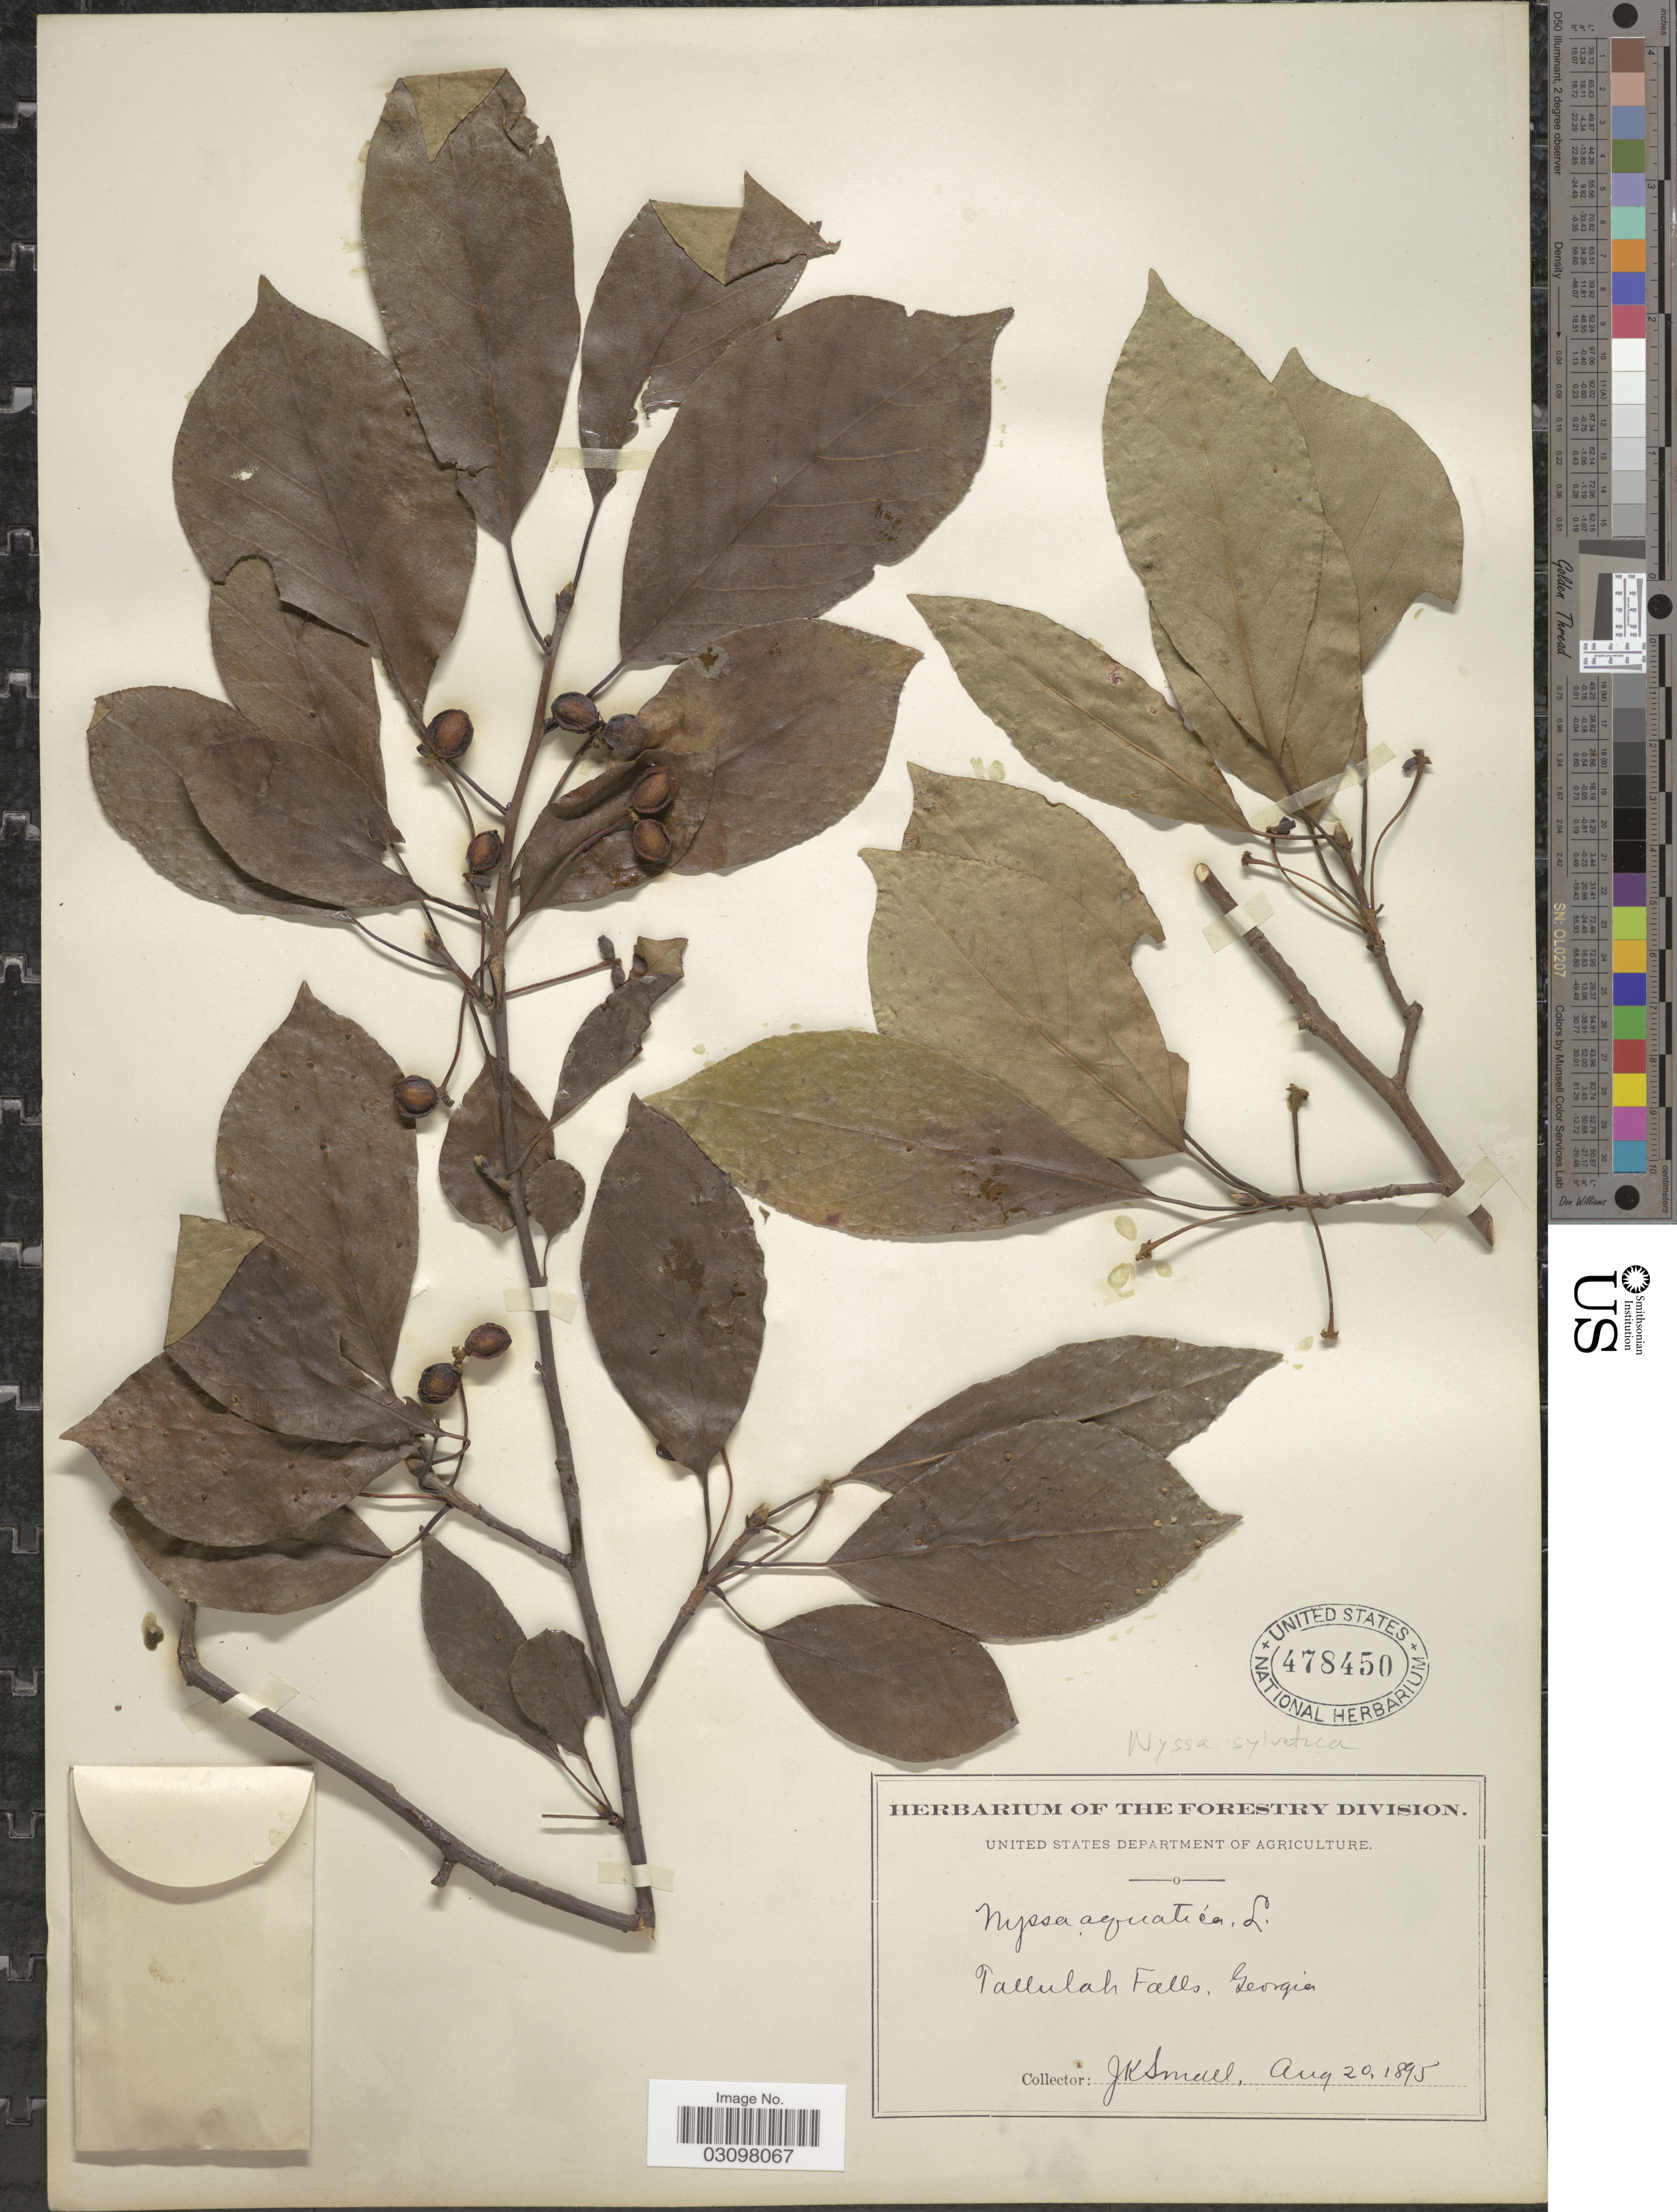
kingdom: Plantae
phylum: Tracheophyta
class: Magnoliopsida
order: Cornales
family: Nyssaceae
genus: Nyssa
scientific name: Nyssa sylvatica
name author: Marshall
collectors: J. K. Small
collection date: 1895-08-20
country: United States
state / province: Georgia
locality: Tallulah Falls.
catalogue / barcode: US 478450